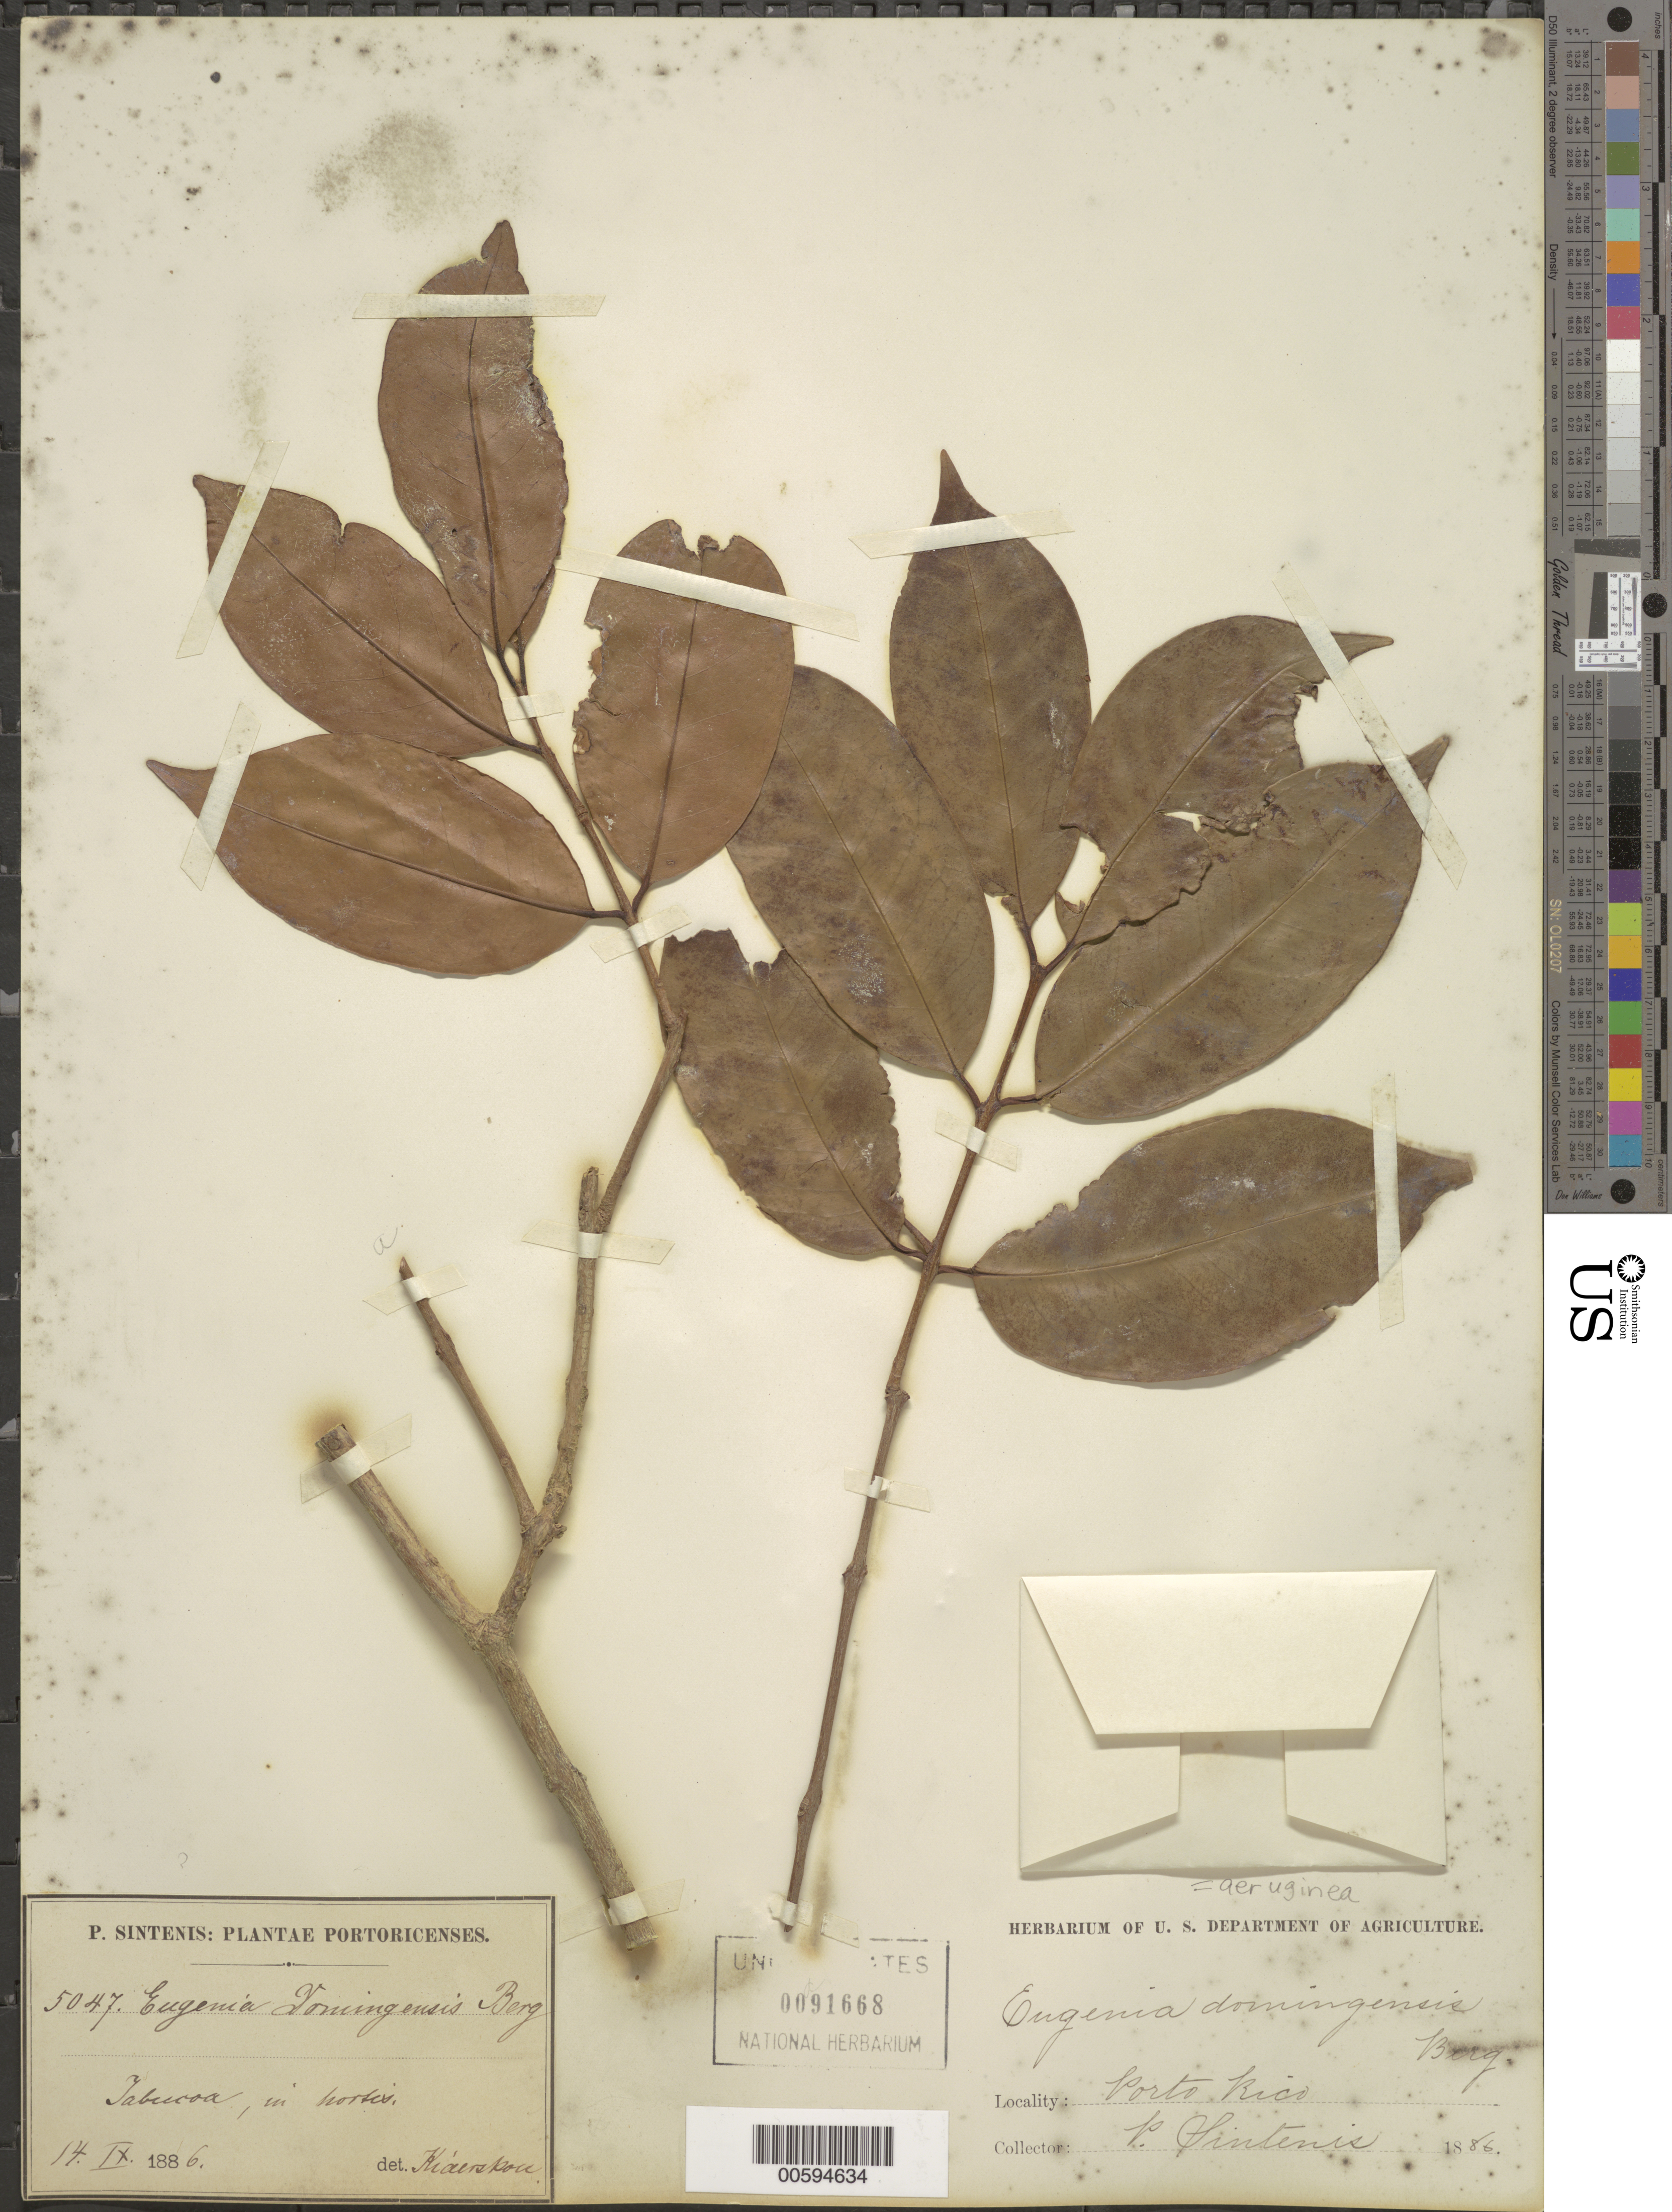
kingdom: Plantae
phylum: Tracheophyta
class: Magnoliopsida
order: Myrtales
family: Myrtaceae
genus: Eugenia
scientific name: Eugenia aeruginea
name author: DC.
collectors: P. Sintenis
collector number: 5047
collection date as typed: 14 Sep 1886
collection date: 1886-09-14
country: Puerto Rico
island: Greater Antilles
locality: Yabucoa, in hortis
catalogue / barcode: US 91668